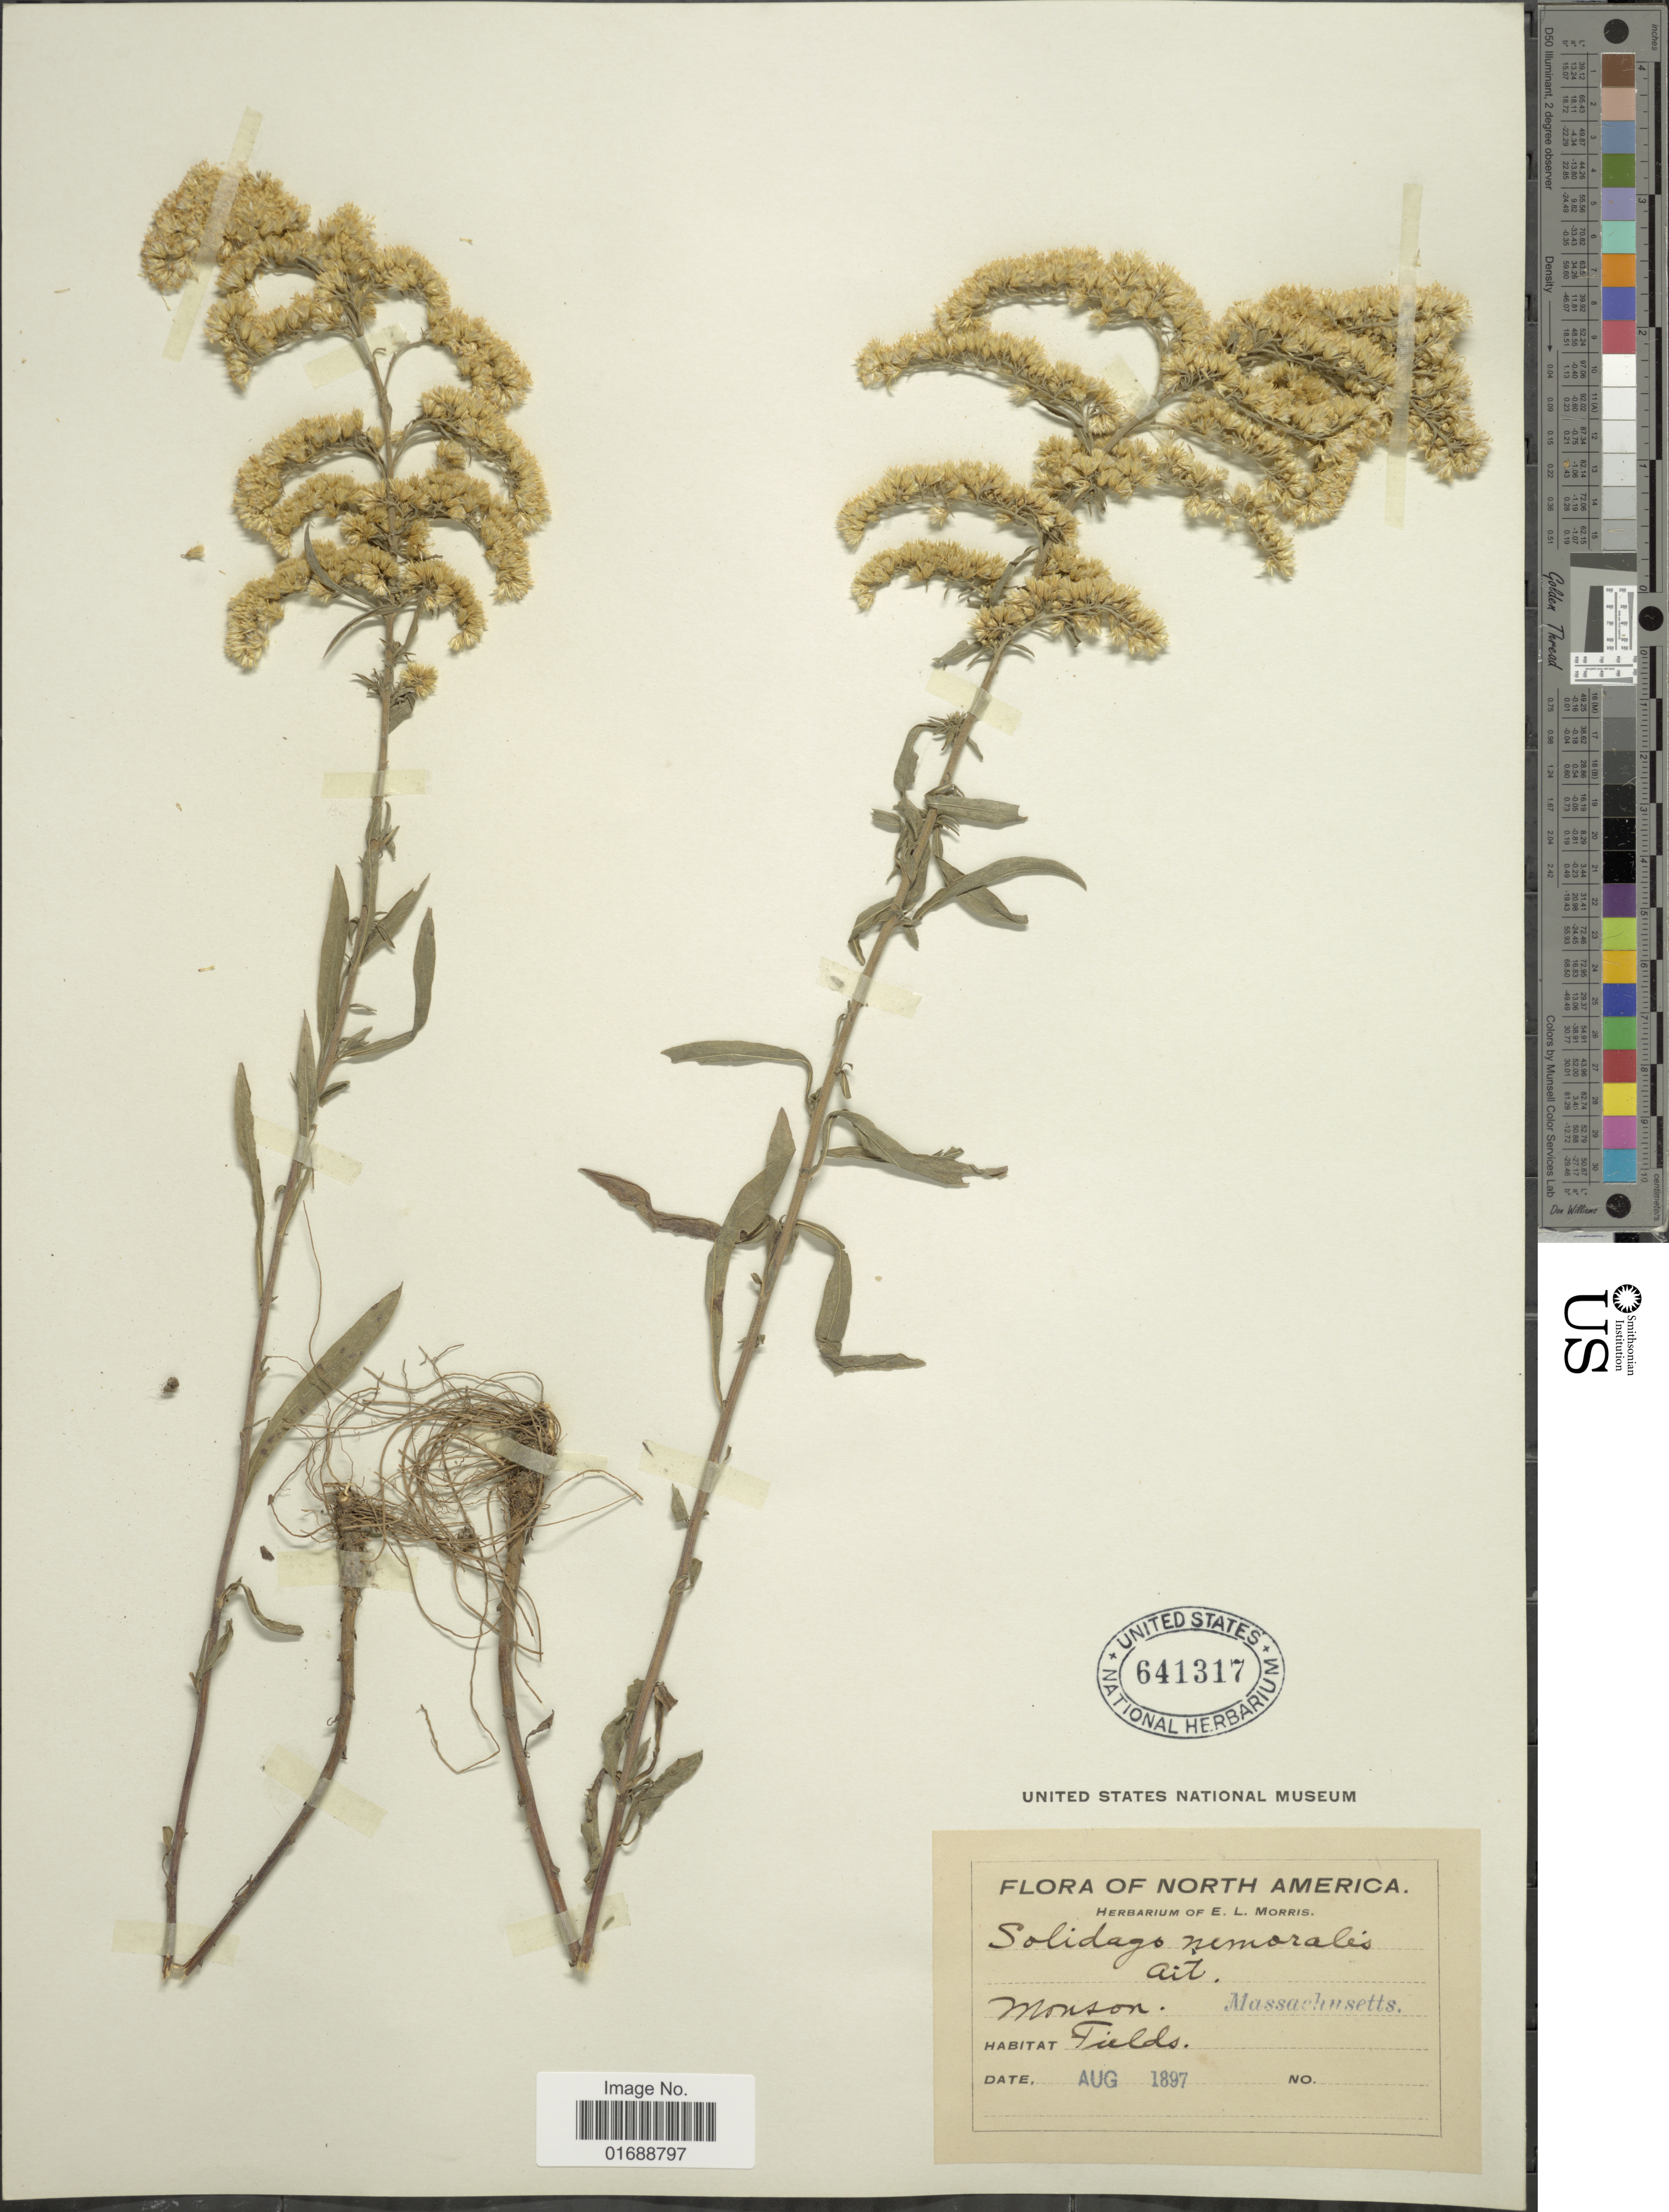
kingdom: Plantae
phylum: Tracheophyta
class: Magnoliopsida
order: Asterales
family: Asteraceae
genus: Solidago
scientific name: Solidago nemoralis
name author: Aiton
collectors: ex herb. E.L. Morris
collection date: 1897-08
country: United States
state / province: Massachusetts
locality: Monson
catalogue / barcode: US 641317